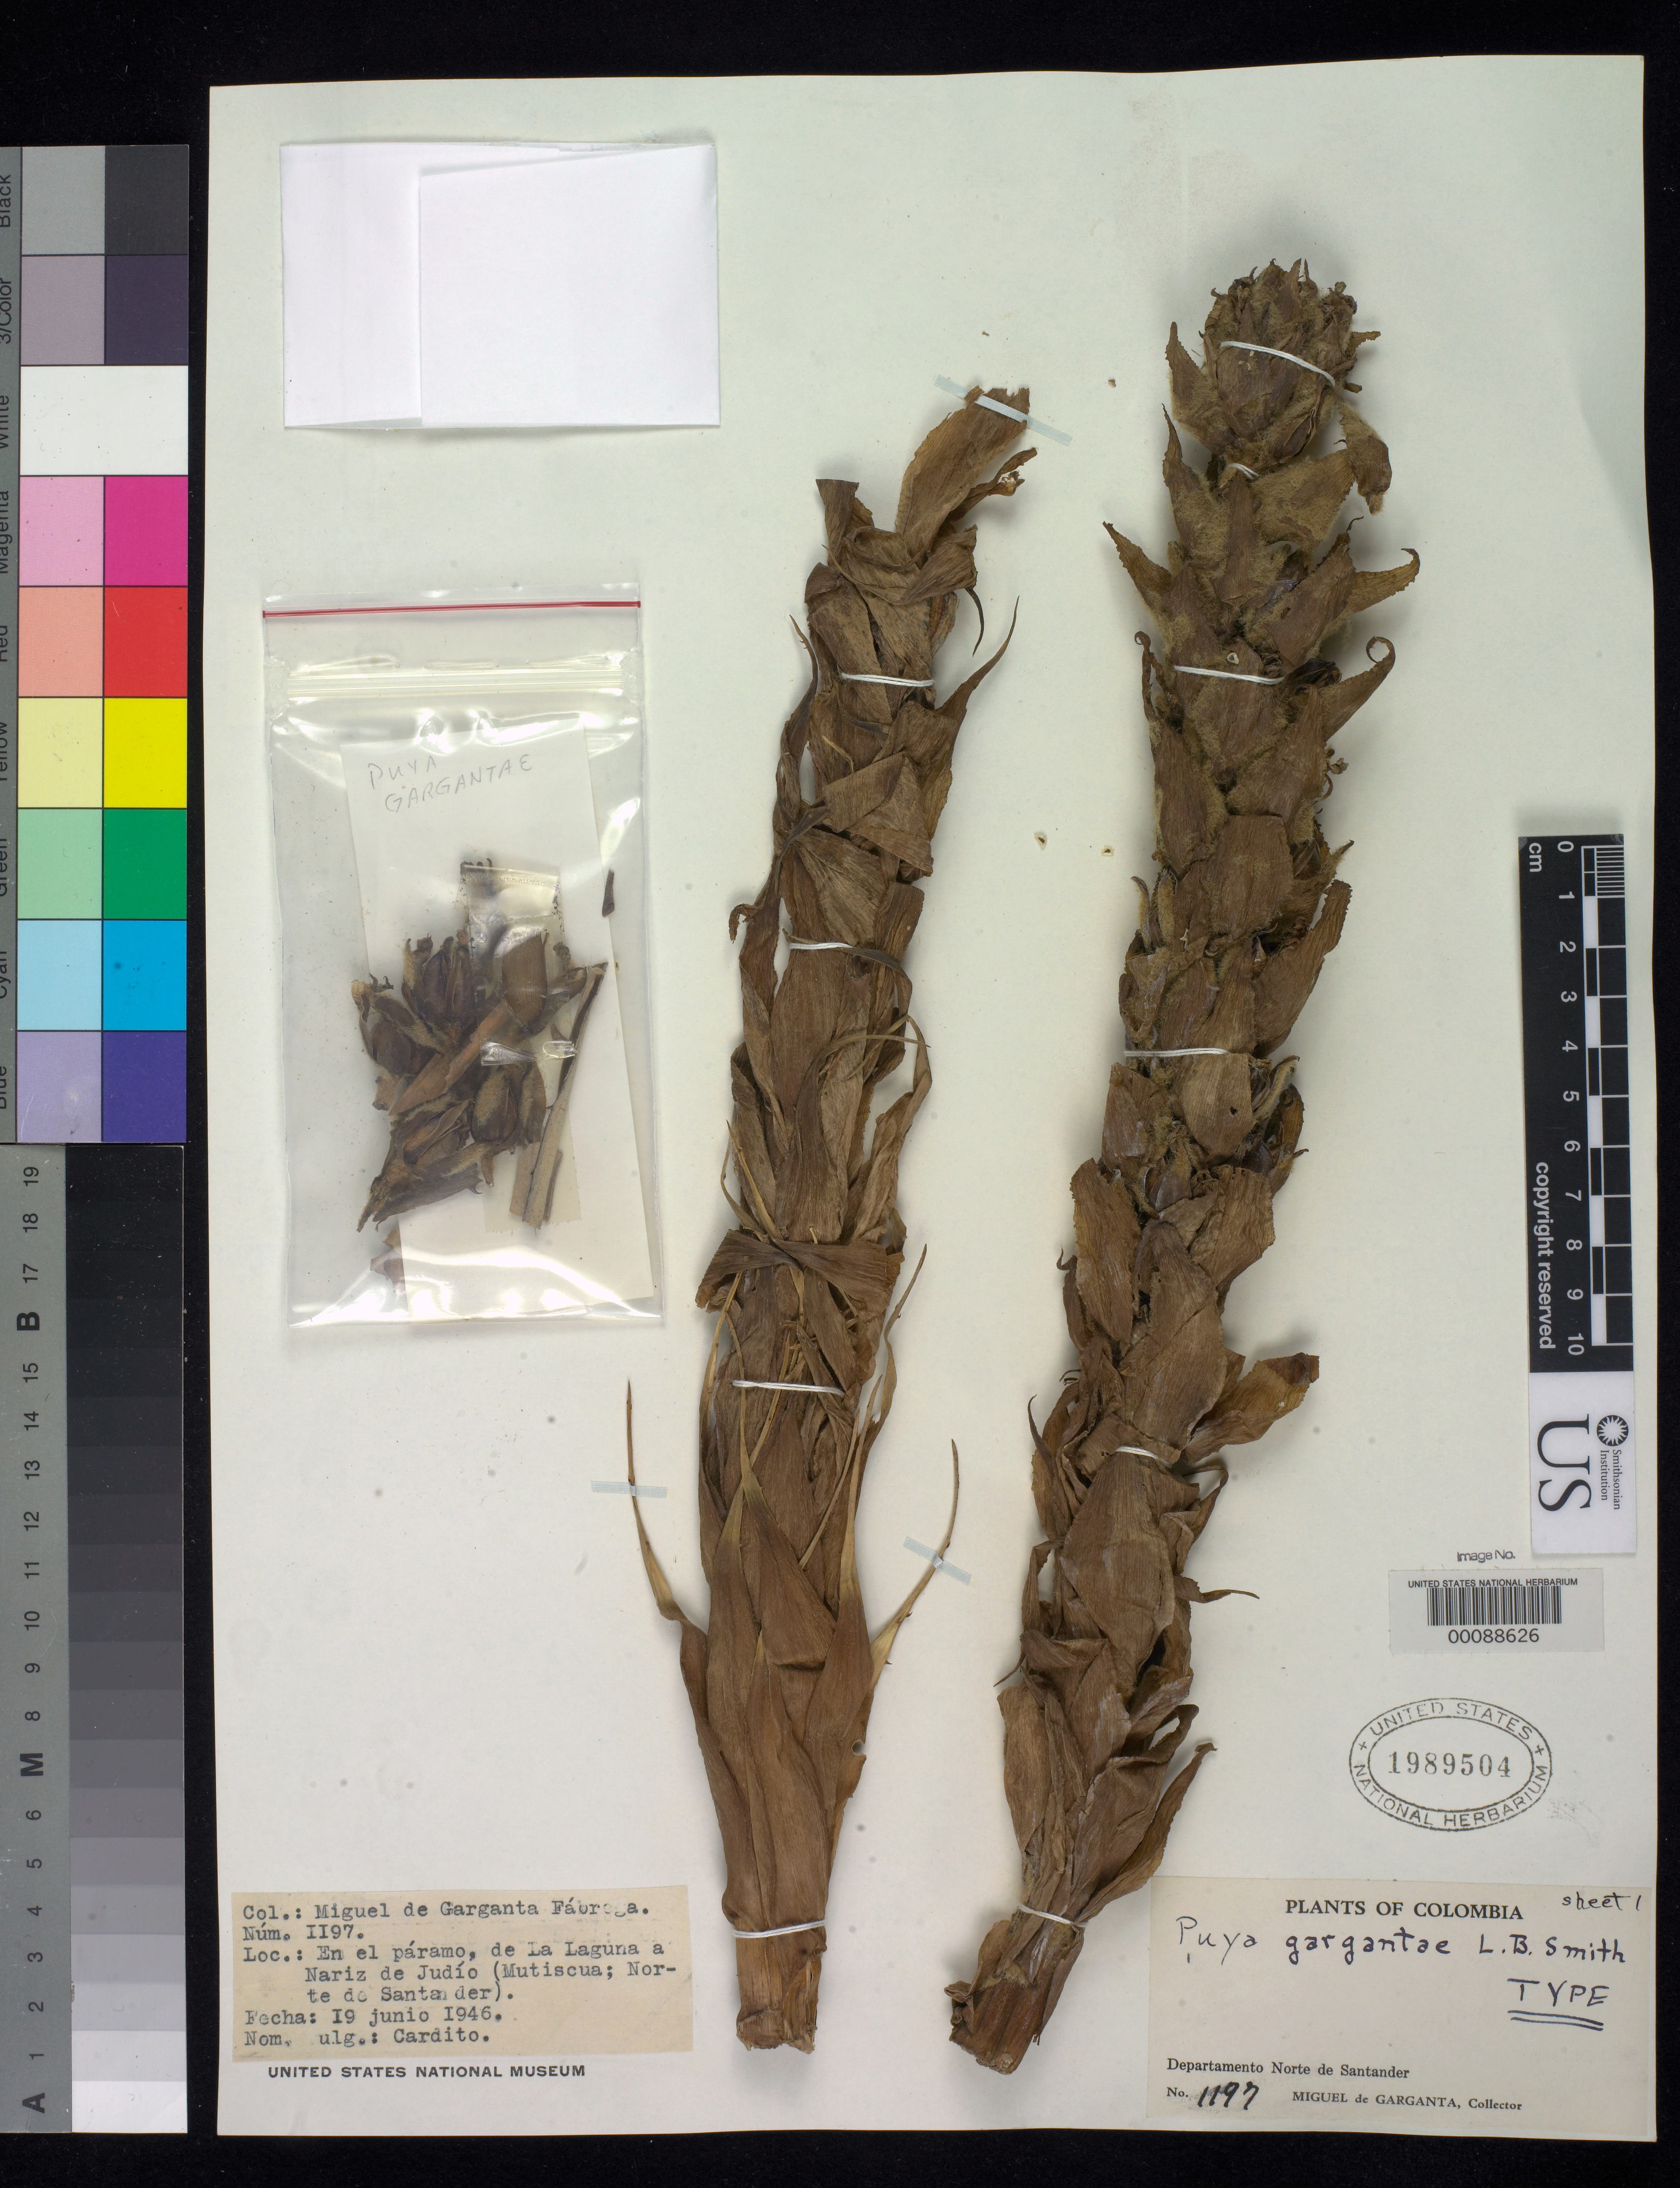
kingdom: Plantae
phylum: Tracheophyta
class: Liliopsida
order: Poales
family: Bromeliaceae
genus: Puya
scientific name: Puya gargantae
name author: L.B. Sm.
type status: Holotype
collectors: M. Garganta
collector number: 1197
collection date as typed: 19 Jun 1946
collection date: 1946-06-19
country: Colombia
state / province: Norte de Santander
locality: Between La Laguna and Nariz de Judio.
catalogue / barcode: US 1989504